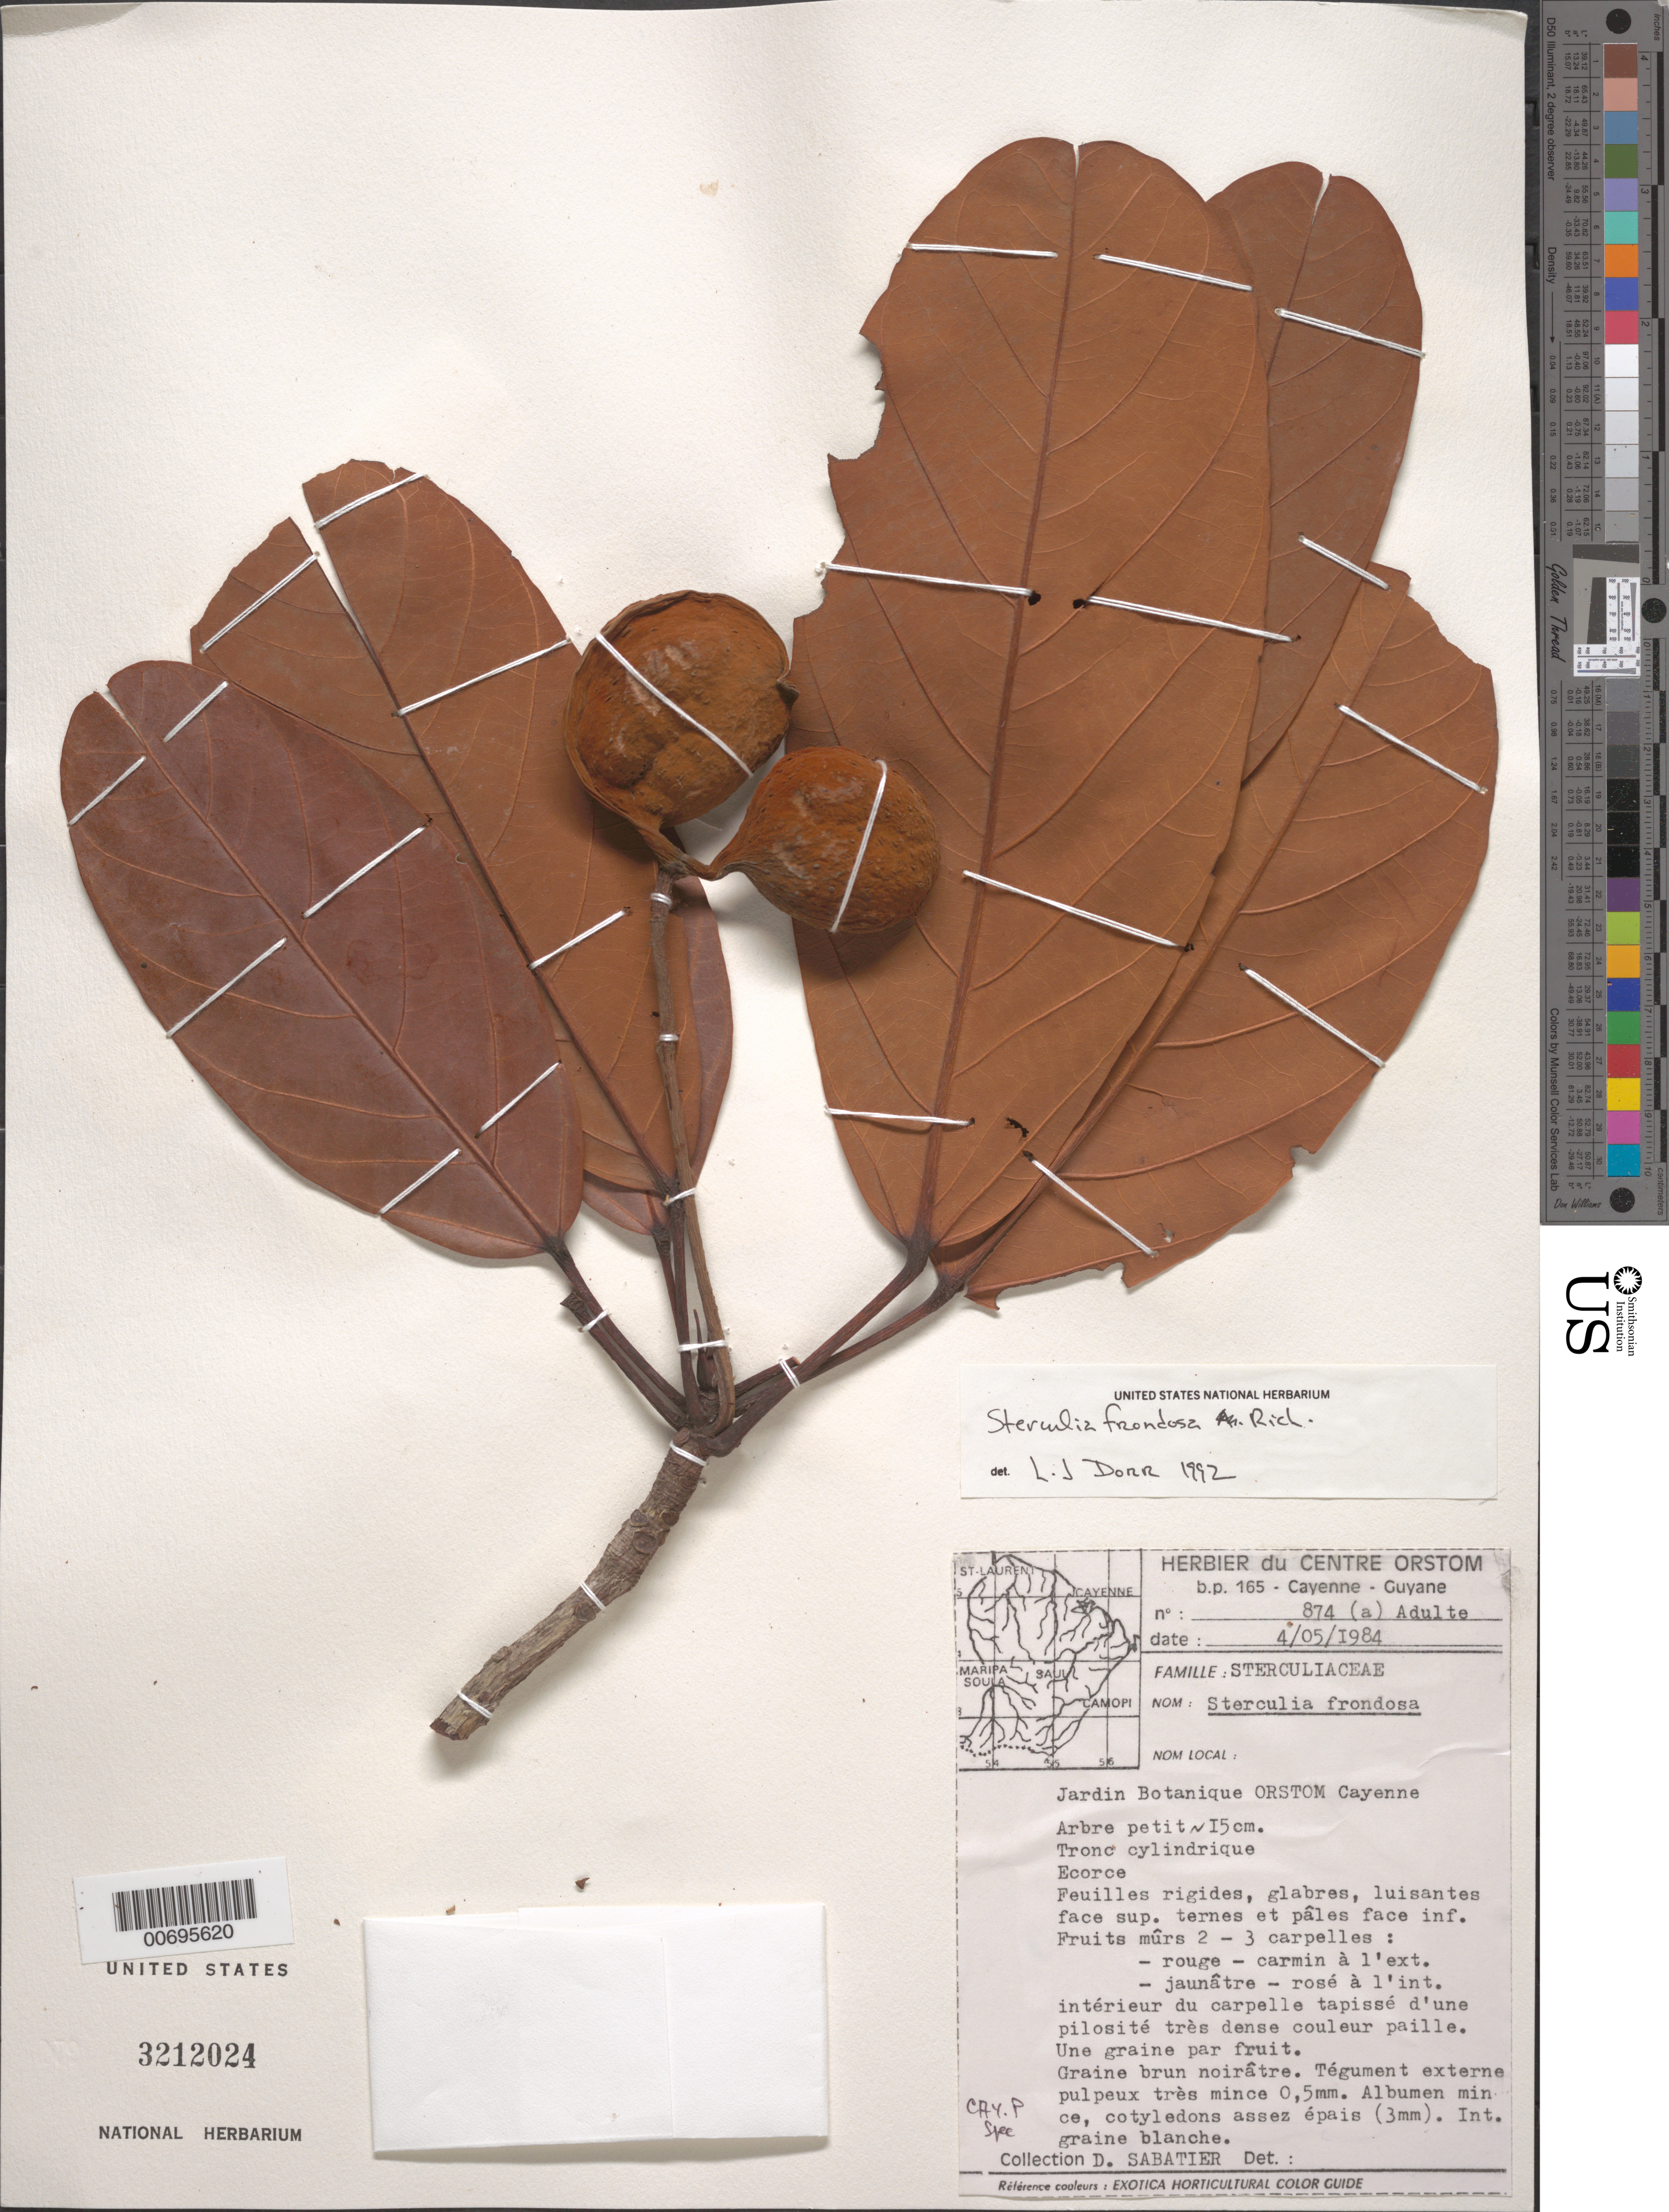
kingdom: Plantae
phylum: Tracheophyta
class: Magnoliopsida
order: Malvales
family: Malvaceae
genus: Sterculia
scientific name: Sterculia frondosa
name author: Rich.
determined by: Dorr, L. J., (BOT), Smithsonian Institution - National Museum of Natural History (UNITED STATES)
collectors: D. Sabatier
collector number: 874 a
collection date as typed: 4-May-84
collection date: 1984-05-04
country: French Guiana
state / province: Cayenne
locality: Cayenne, Jardin Botanique du Centre ORSTOM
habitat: Garden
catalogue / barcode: US 3212024